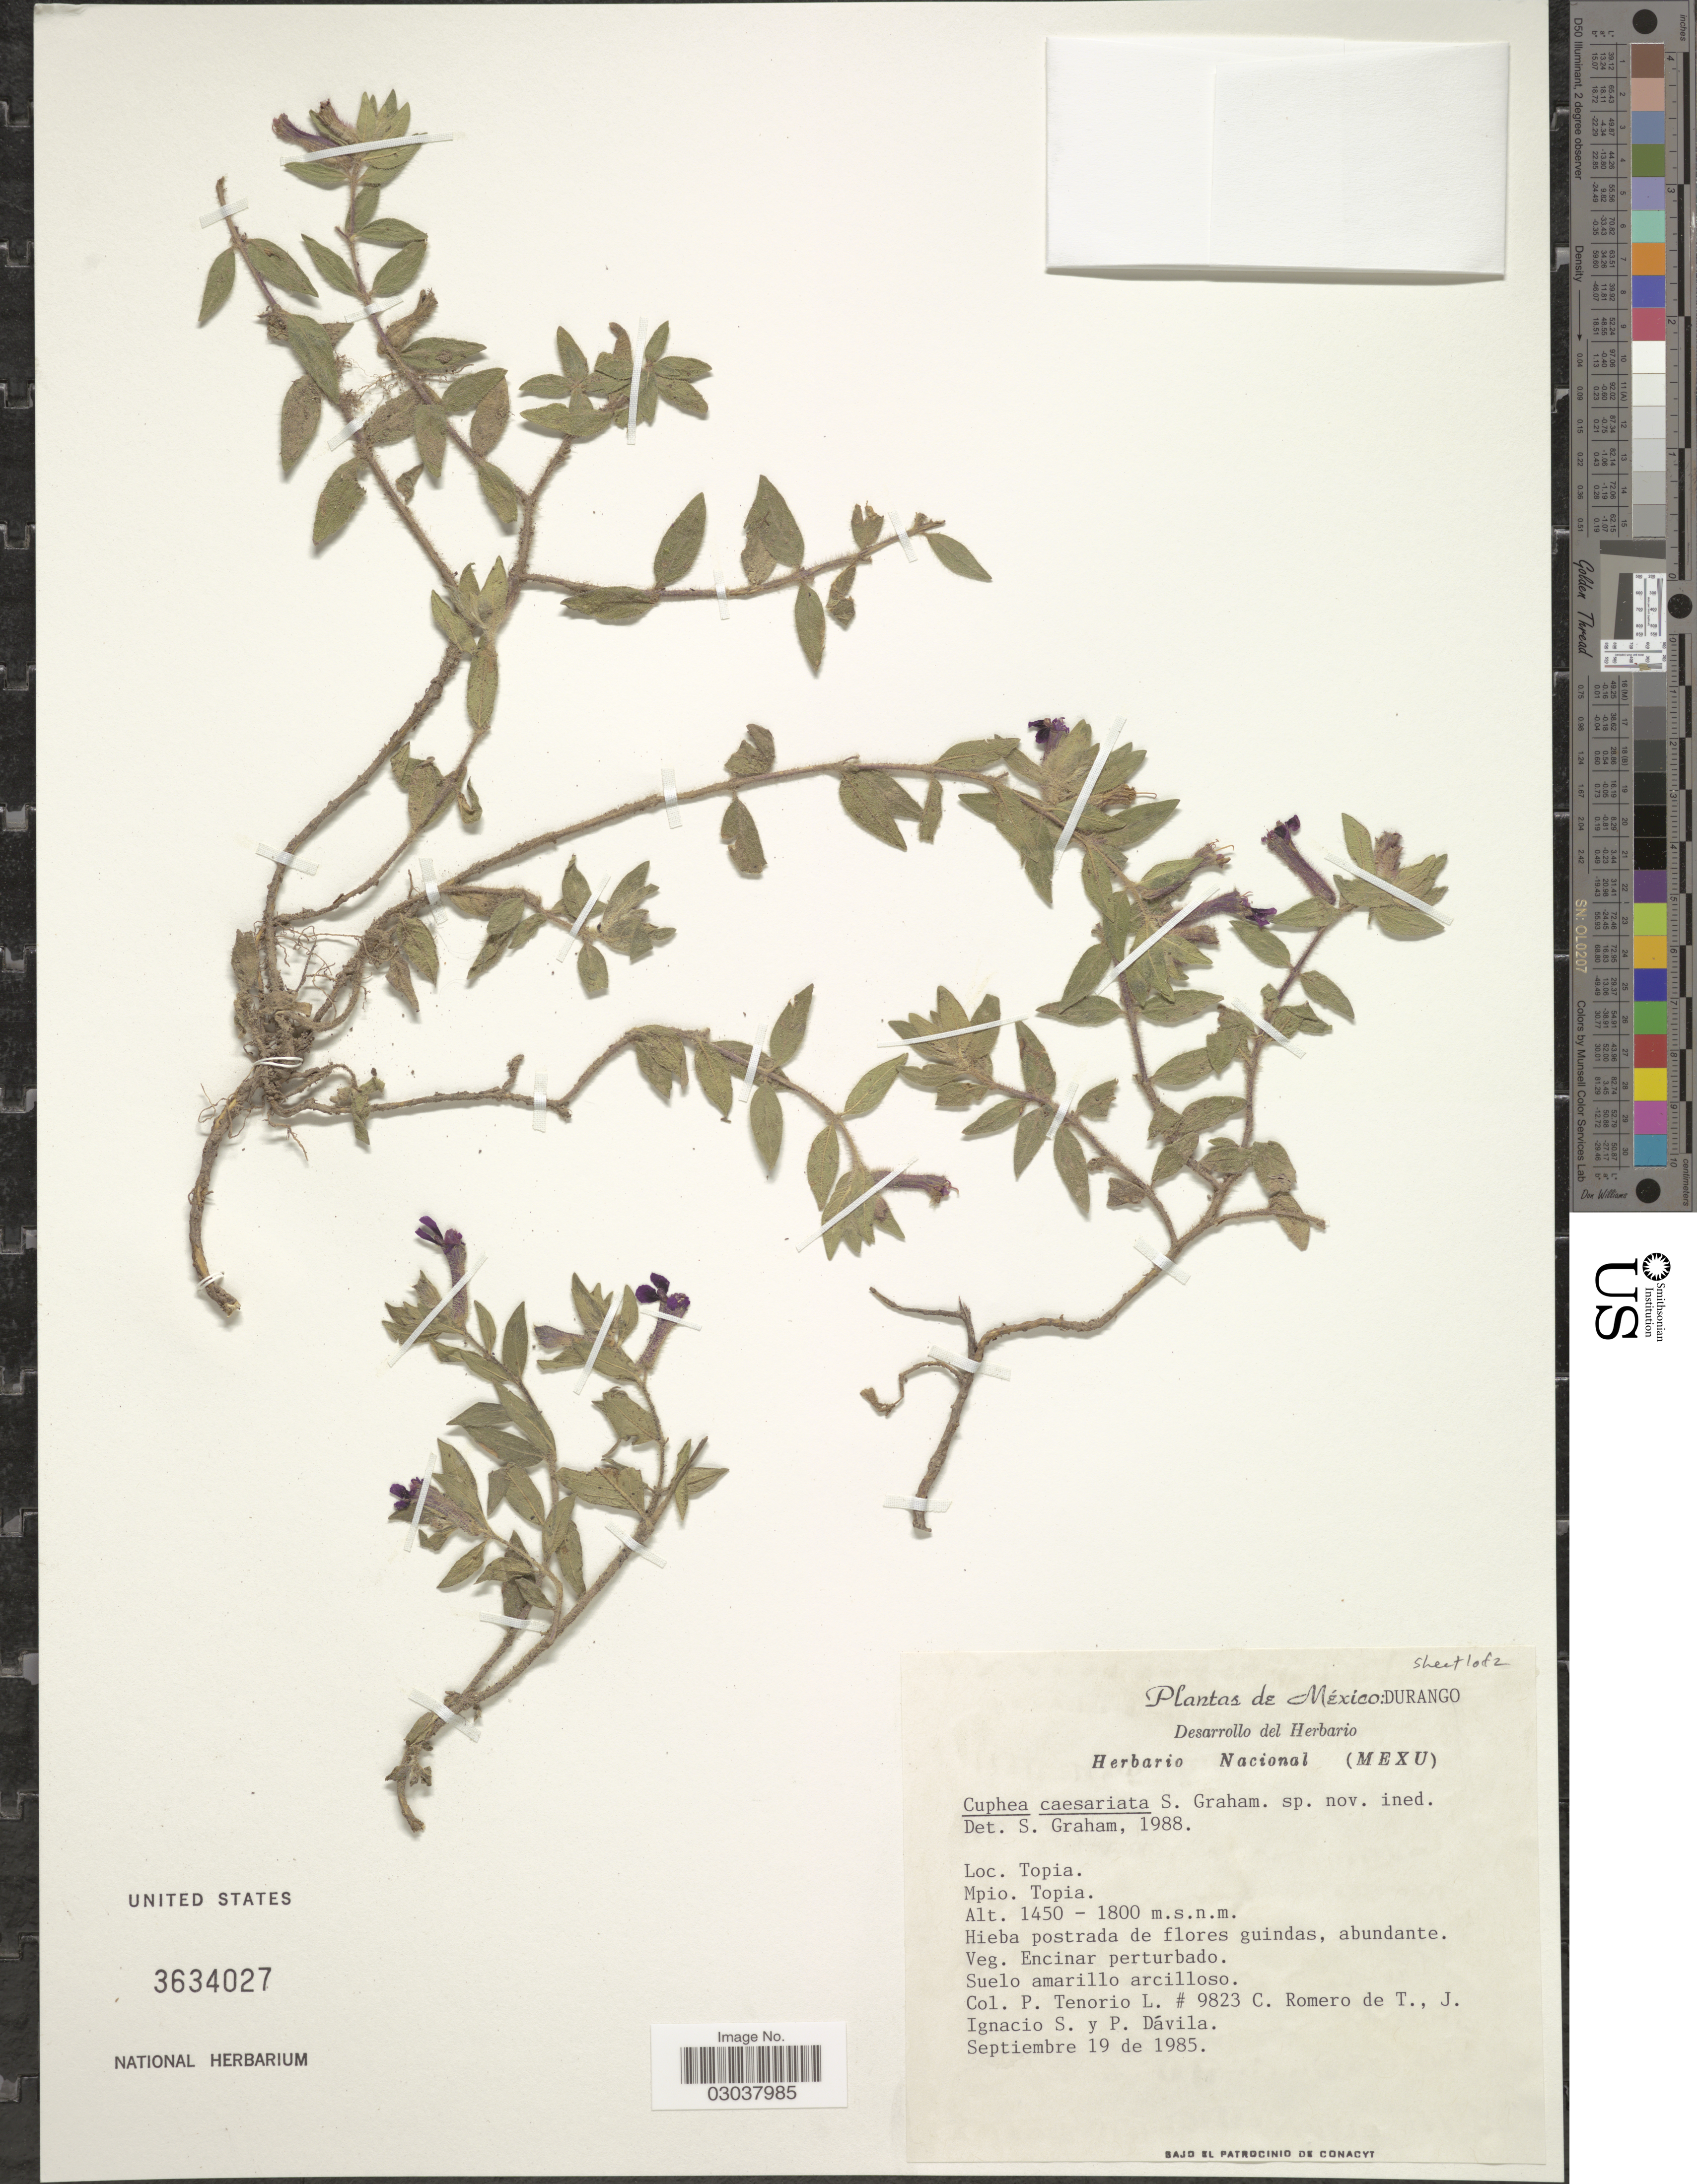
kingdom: Plantae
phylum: Tracheophyta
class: Magnoliopsida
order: Myrtales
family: Lythraceae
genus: Cuphea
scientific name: Cuphea caesariata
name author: S.A. Graham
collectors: P. Tenorio L., C. Romero de T., Ignacio S., J. & P. Dávila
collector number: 9823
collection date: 1985-09-19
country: Mexico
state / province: Durango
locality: Topia. Mpio. Topia.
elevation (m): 1450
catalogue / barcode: US 3634027